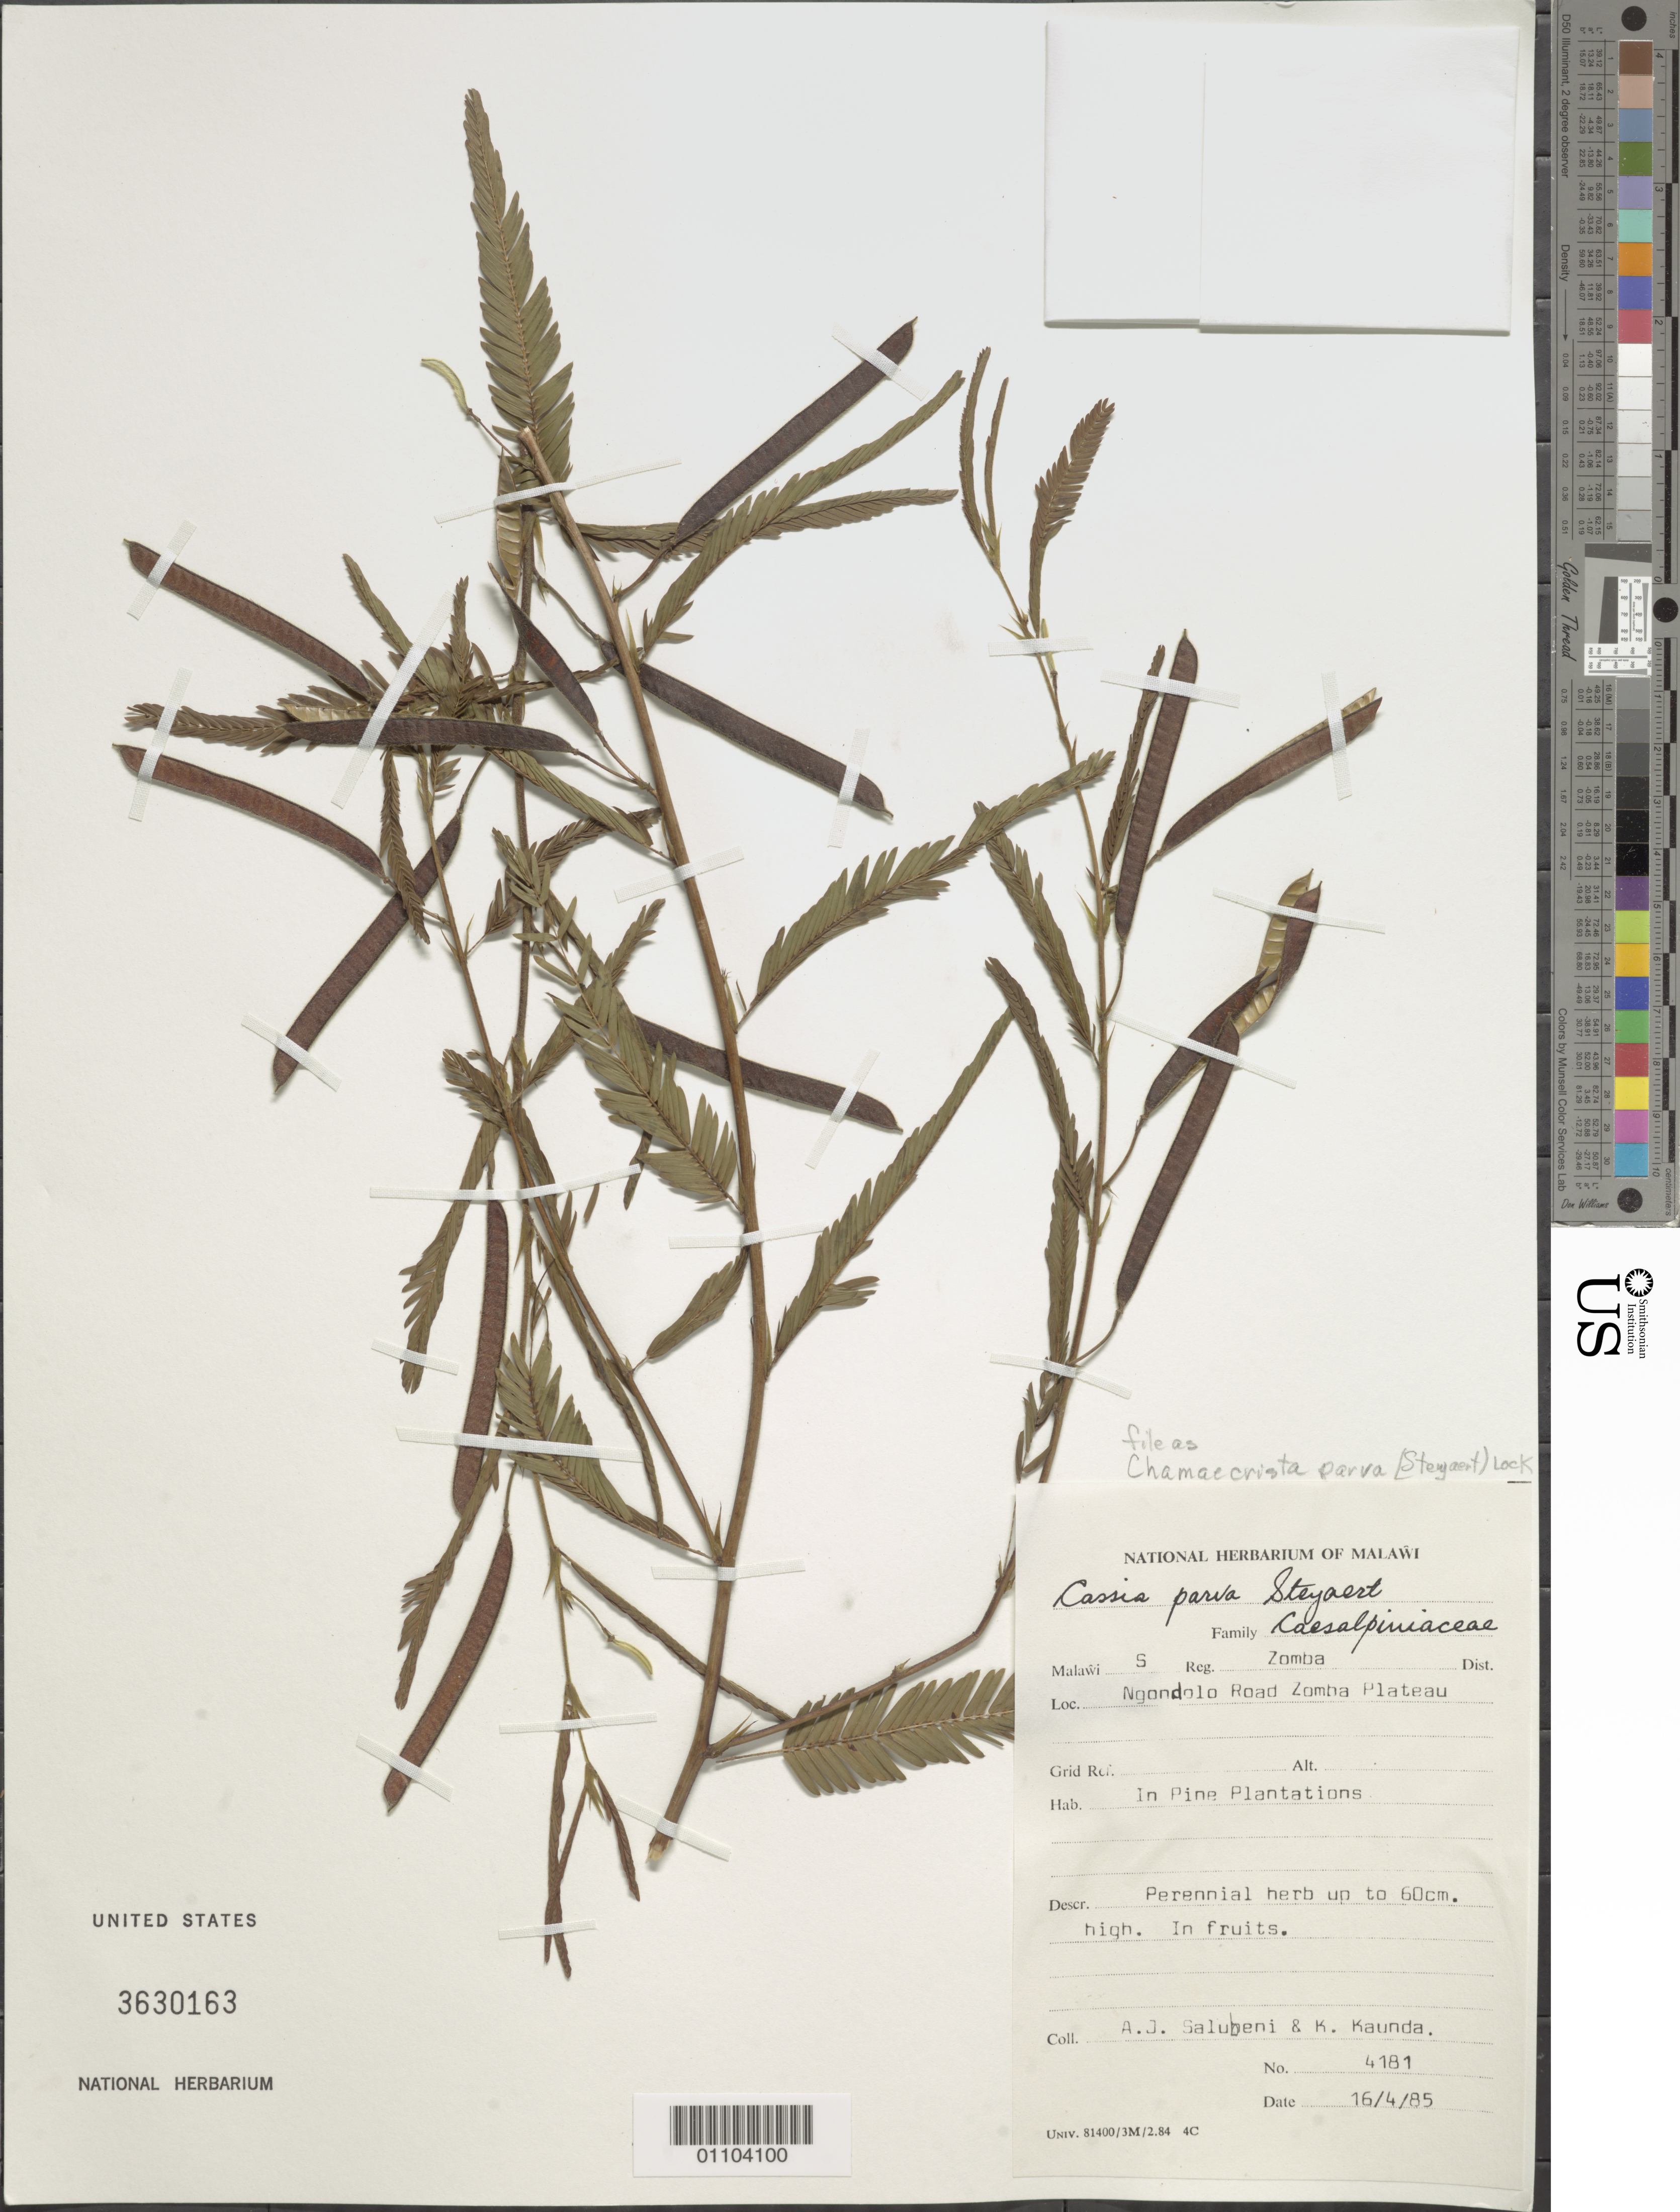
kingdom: Plantae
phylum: Tracheophyta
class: Magnoliopsida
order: Fabales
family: Fabaceae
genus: Chamaecrista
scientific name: Chamaecrista parva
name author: (Steyaert) Lock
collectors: A. J. Salubeni & K. Kaunda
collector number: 4181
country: Malawi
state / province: Southern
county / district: Zomba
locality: Ngondolo Road Zomba Plateau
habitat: In pine plantation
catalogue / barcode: US 3630163